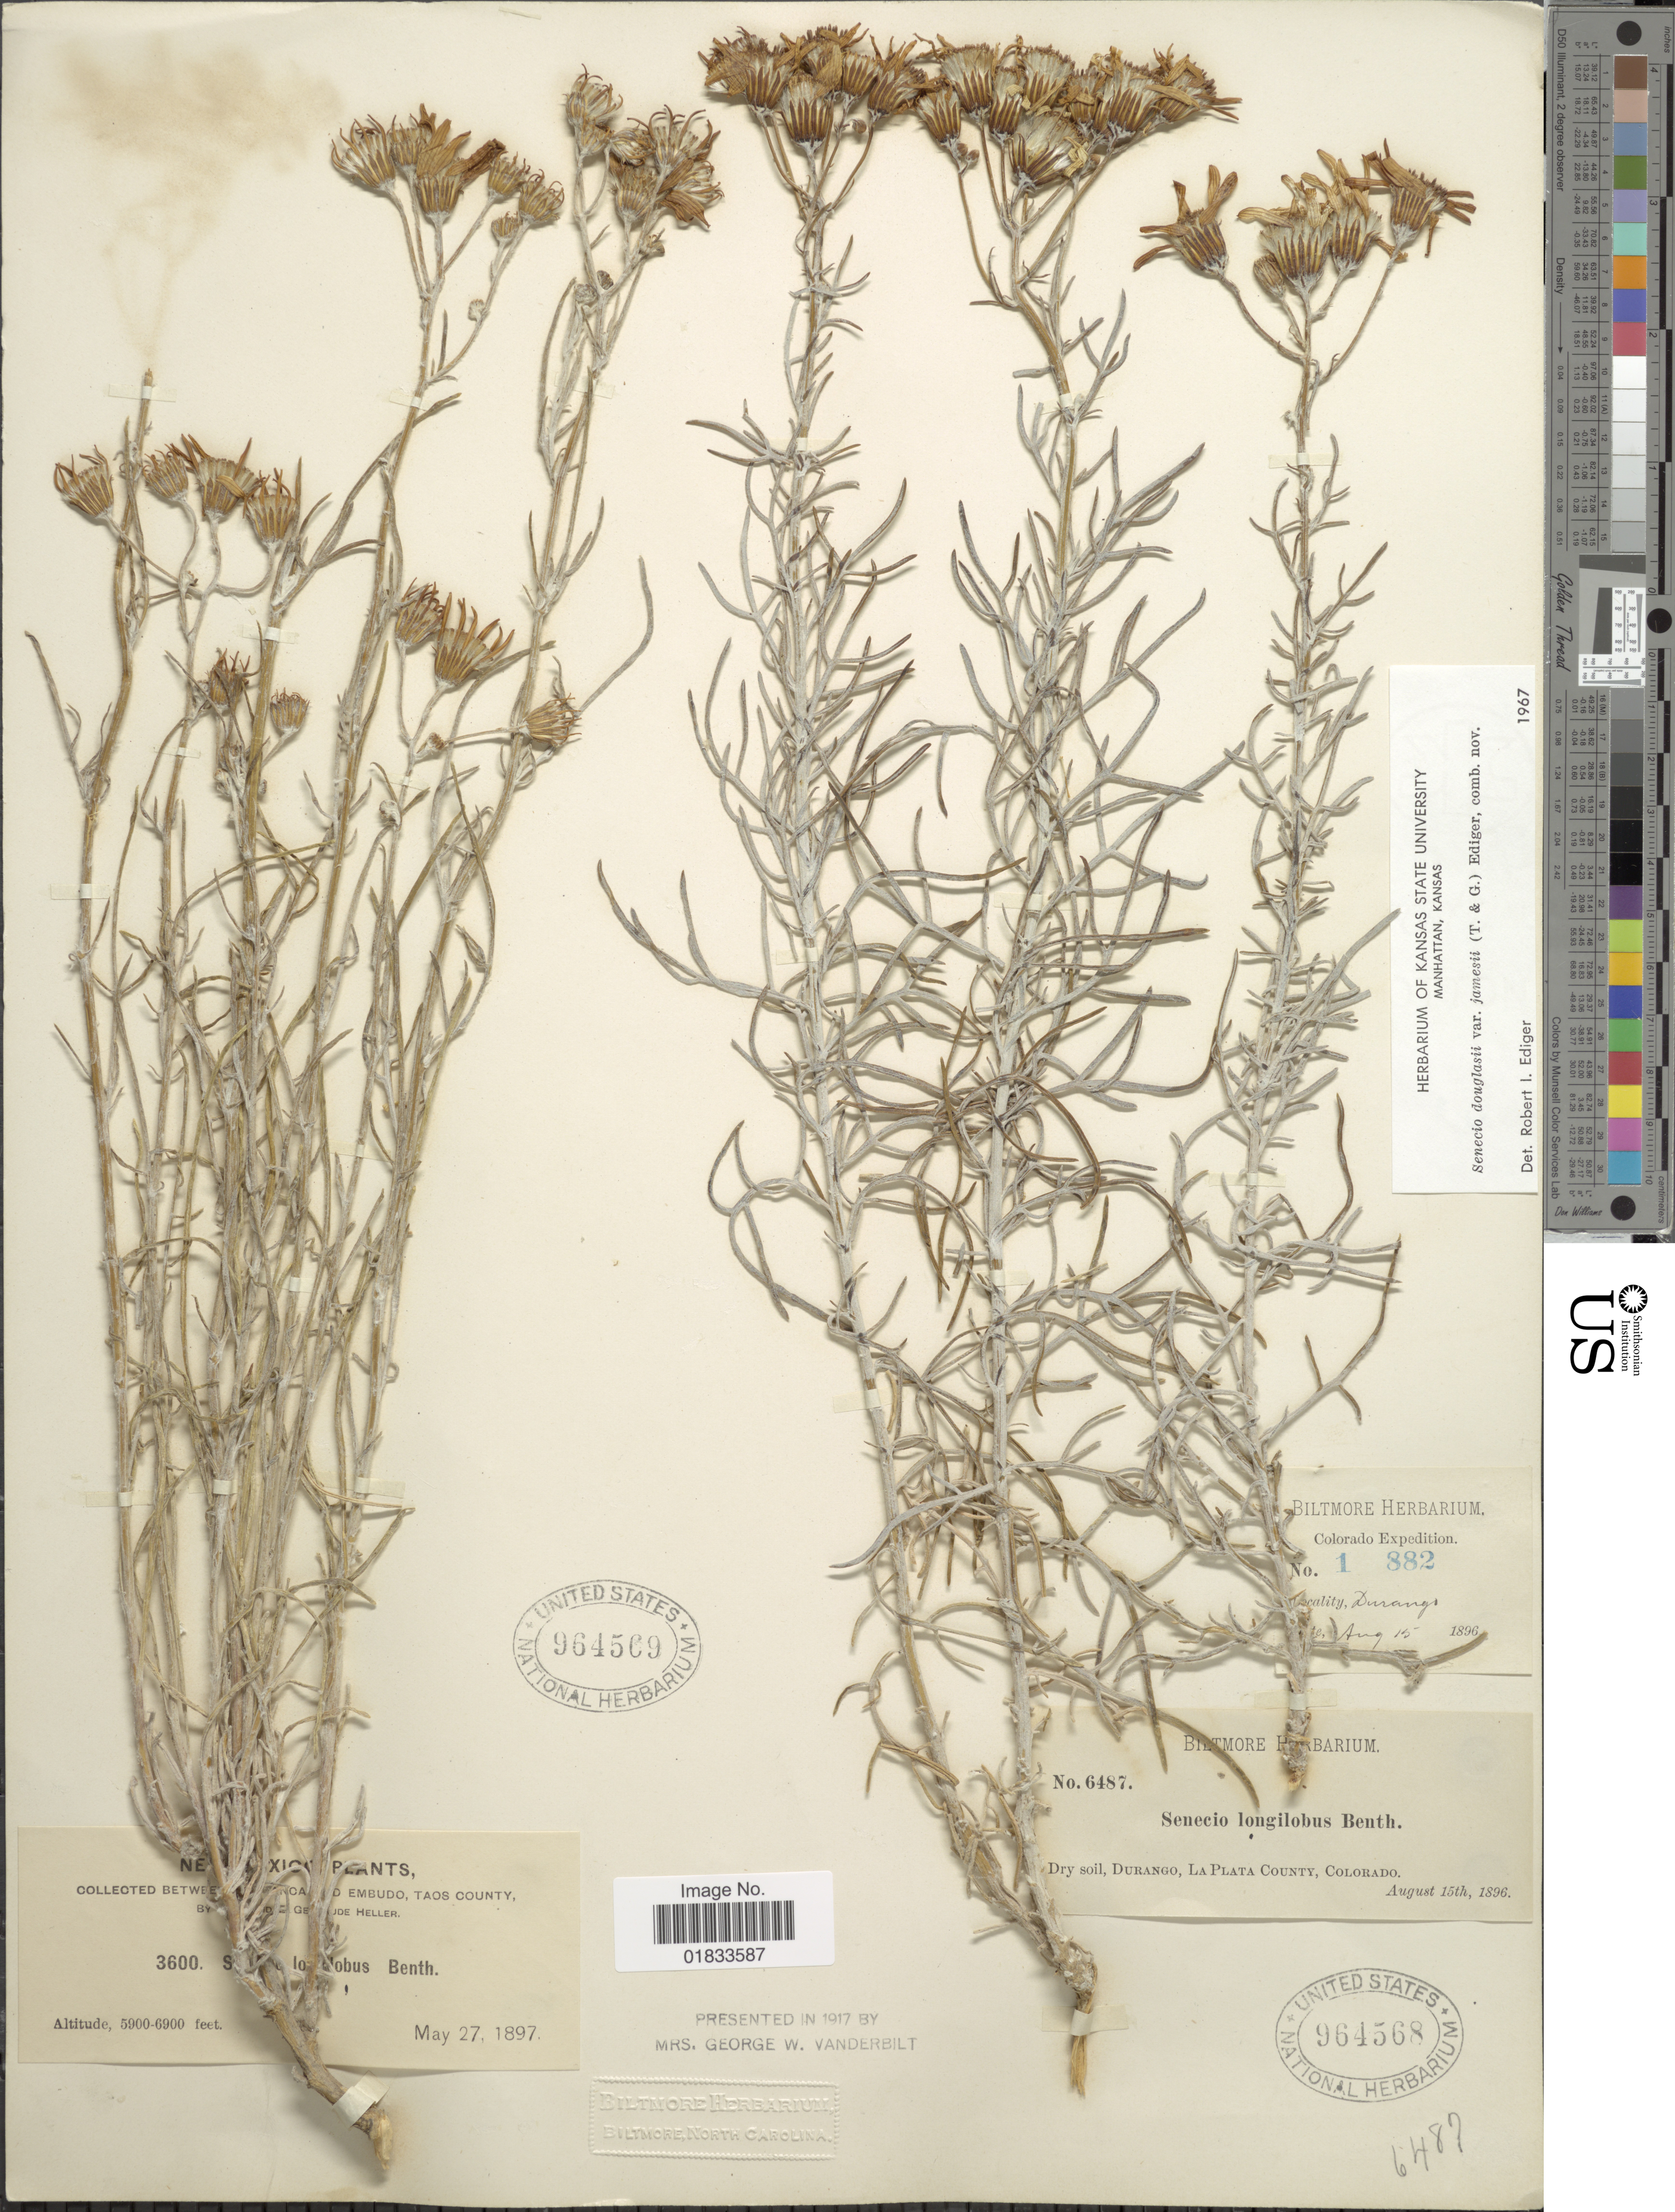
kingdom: Plantae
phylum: Tracheophyta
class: Magnoliopsida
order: Asterales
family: Asteraceae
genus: Senecio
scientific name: Senecio flaccidus var. flaccidus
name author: Less.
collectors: ex herb. Biltmore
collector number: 6487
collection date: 1896-08-15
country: United States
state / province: Colorado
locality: Durango, La Plata County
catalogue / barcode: US 964568-2